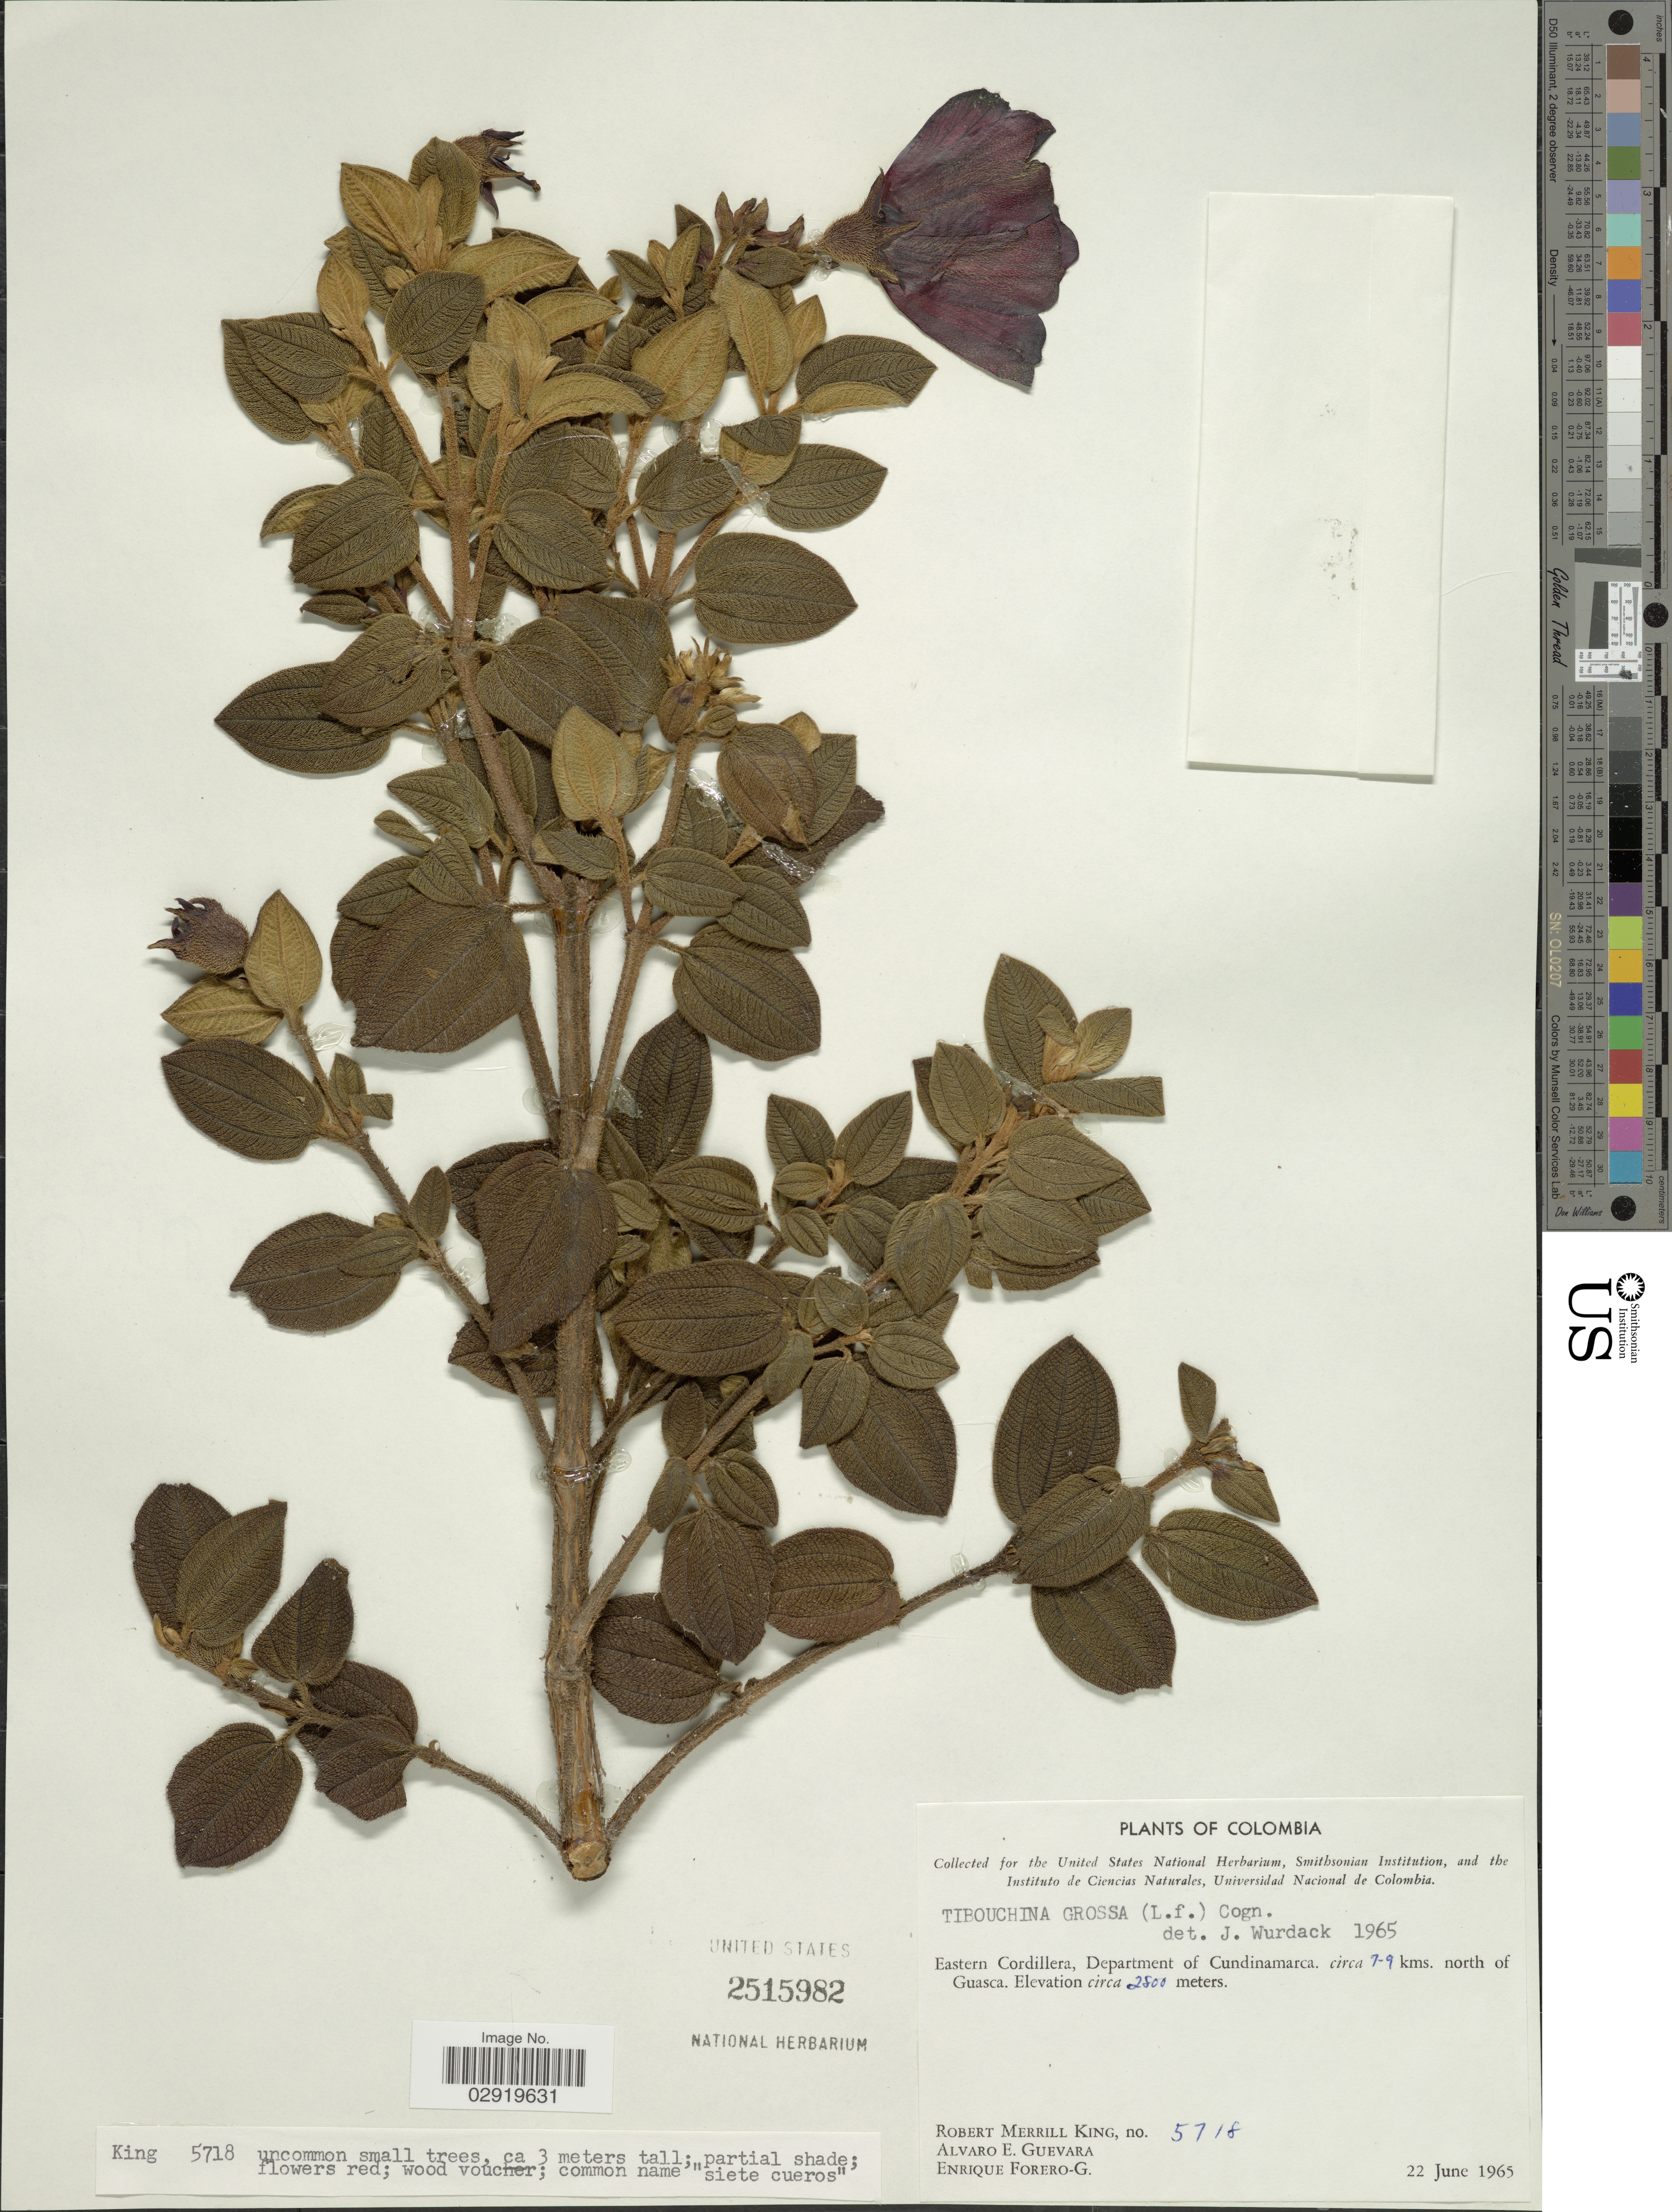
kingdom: Plantae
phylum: Tracheophyta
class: Magnoliopsida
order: Myrtales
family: Melastomataceae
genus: Chaetogastra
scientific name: Chaetogastra grossa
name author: (L. f.) P.J.F. Guim. & Michelang.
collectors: R. M. King, A. E. Guevara & E. Forero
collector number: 5718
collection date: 1965-06-22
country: Colombia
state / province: Cundinamarca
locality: Eastern Cordillera, Department of Cundinamarca. Circa 7-9 kms. north of Guasca.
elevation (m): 2800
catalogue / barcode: US 2515982